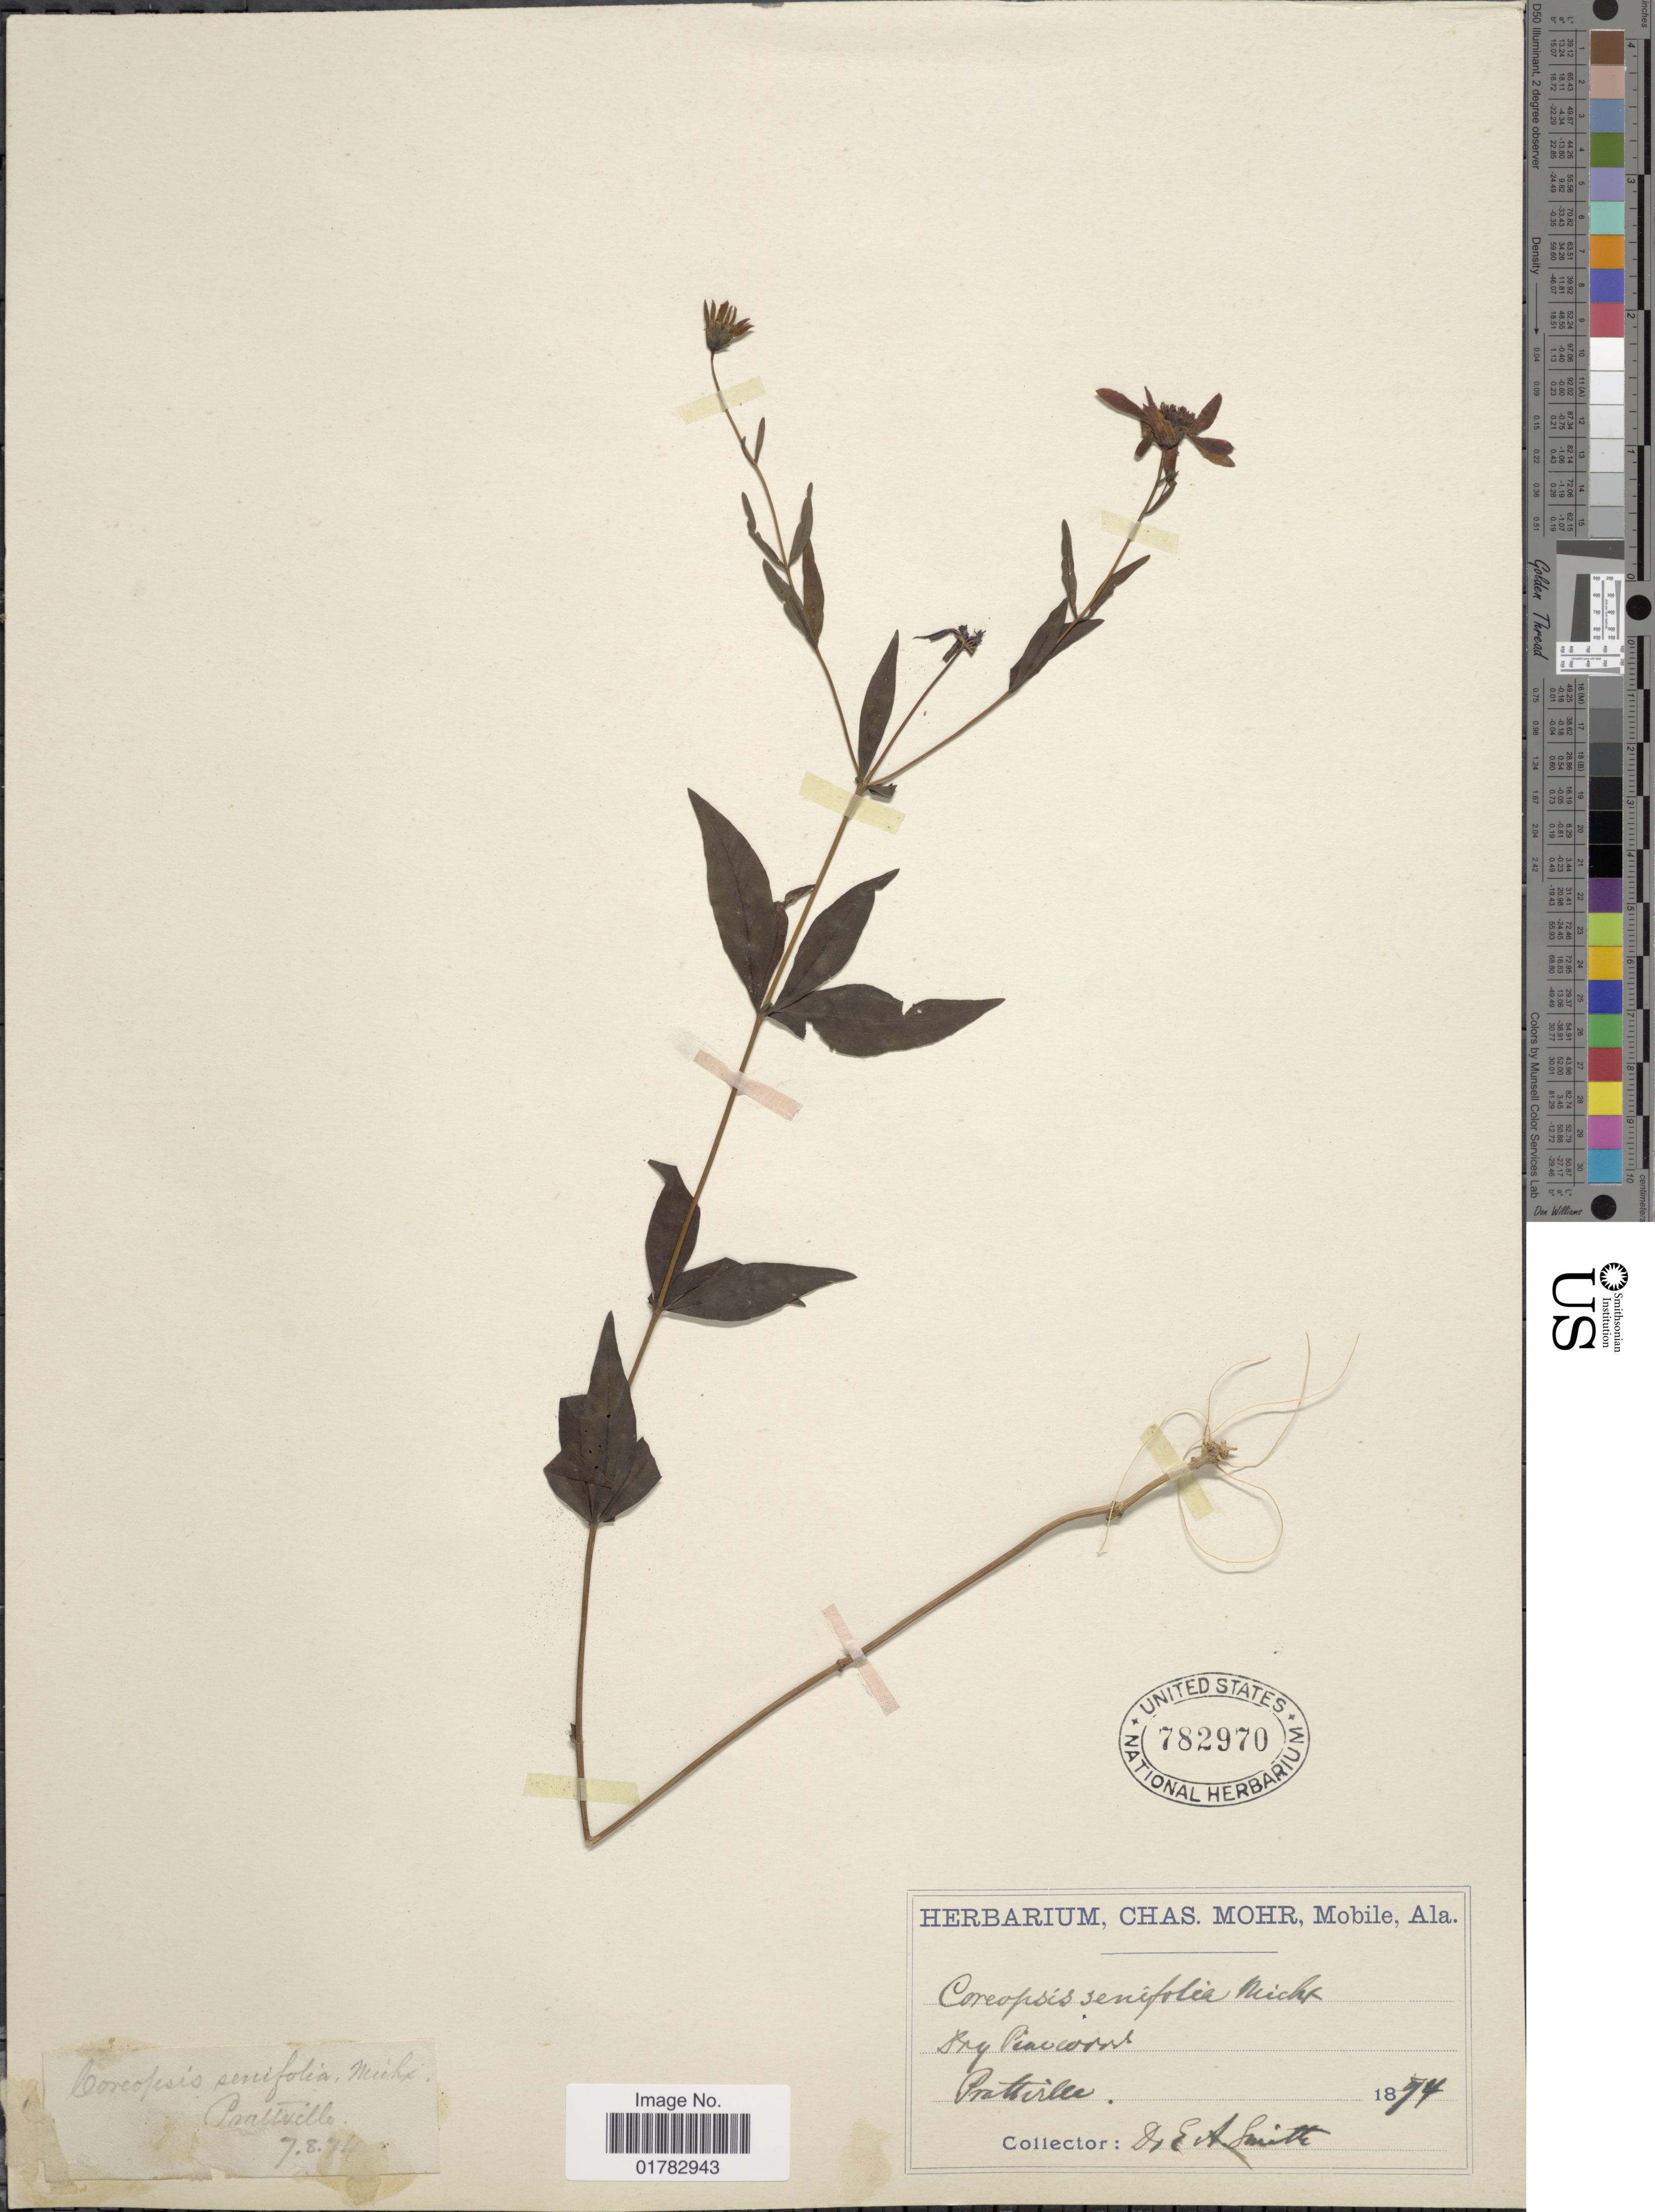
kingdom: Plantae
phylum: Tracheophyta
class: Magnoliopsida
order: Asterales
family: Asteraceae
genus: Coreopsis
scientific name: Coreopsis major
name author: Walter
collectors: E. A. Smith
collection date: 1874-07-08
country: United States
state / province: Alabama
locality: Dry Piarcord, Pratteville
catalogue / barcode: US 782970